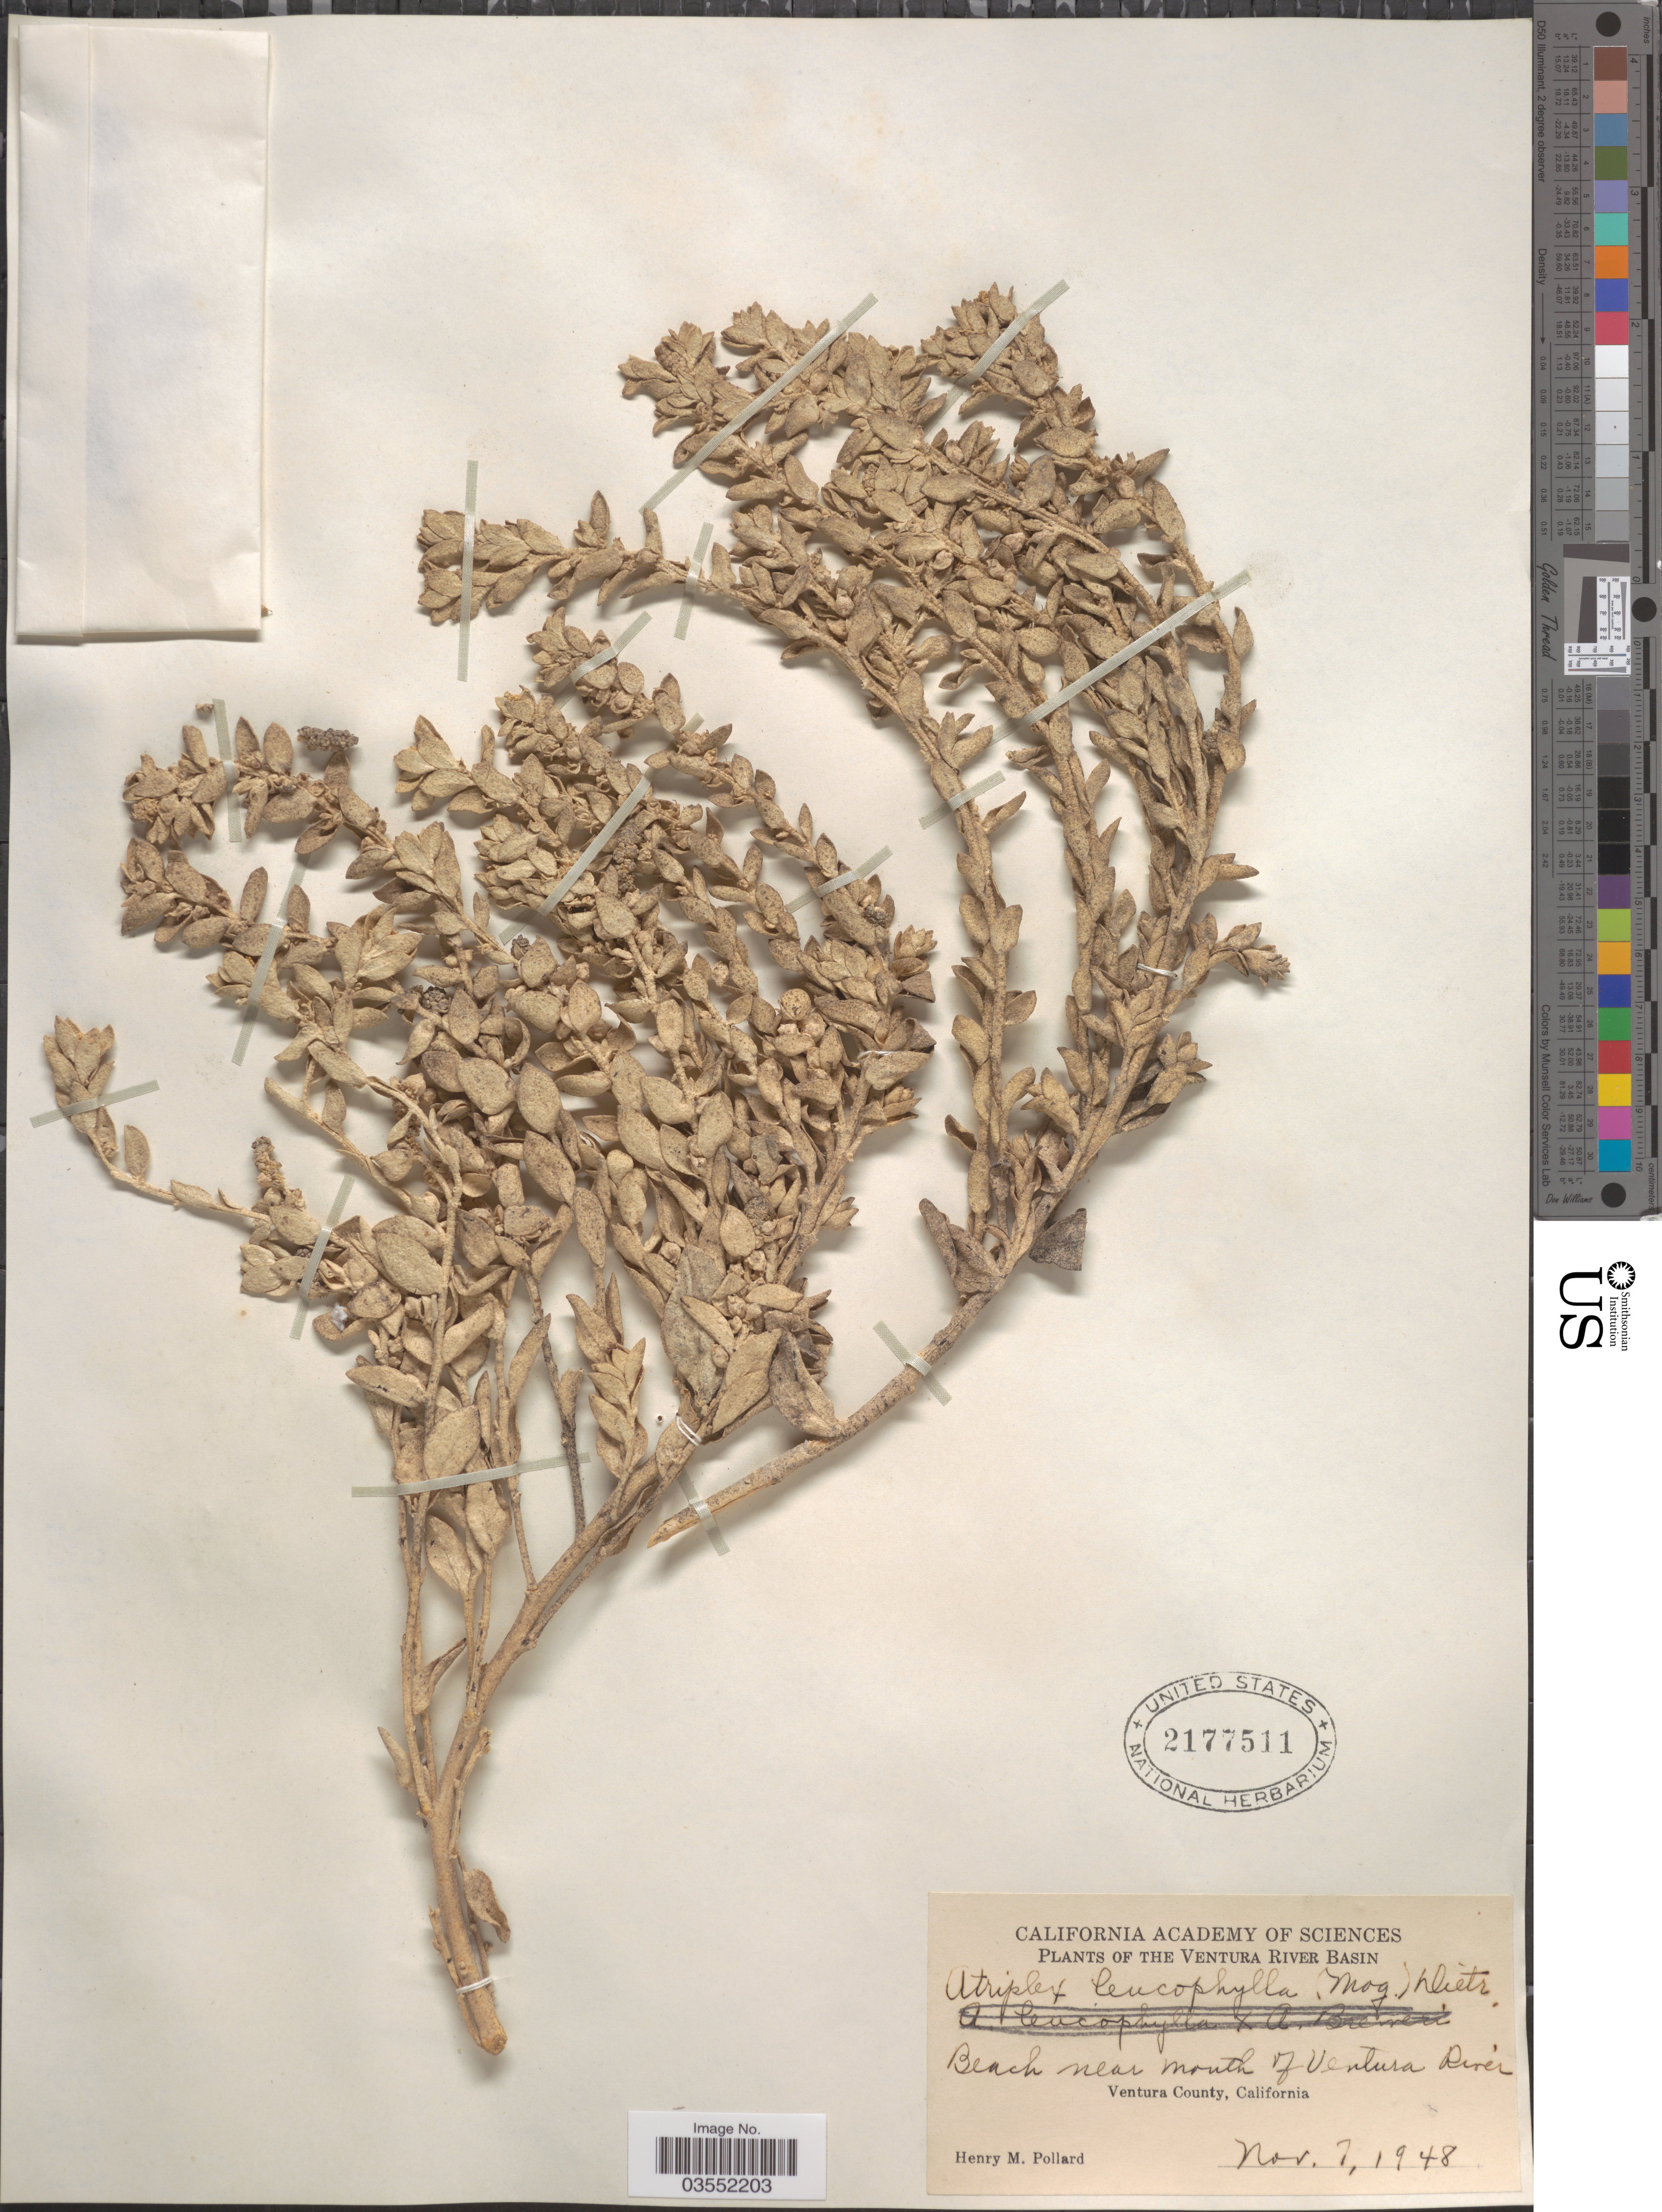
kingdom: Plantae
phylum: Tracheophyta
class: Magnoliopsida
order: Caryophyllales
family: Amaranthaceae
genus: Atriplex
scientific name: Atriplex leucophylla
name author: (Moq.) D. Dietr.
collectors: H. M. Pollard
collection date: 1948-11-07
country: United States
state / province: California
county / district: Ventura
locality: The Ventura River Basin. Beach near mouth of Ventura River. Ventura County.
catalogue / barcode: US 2177511